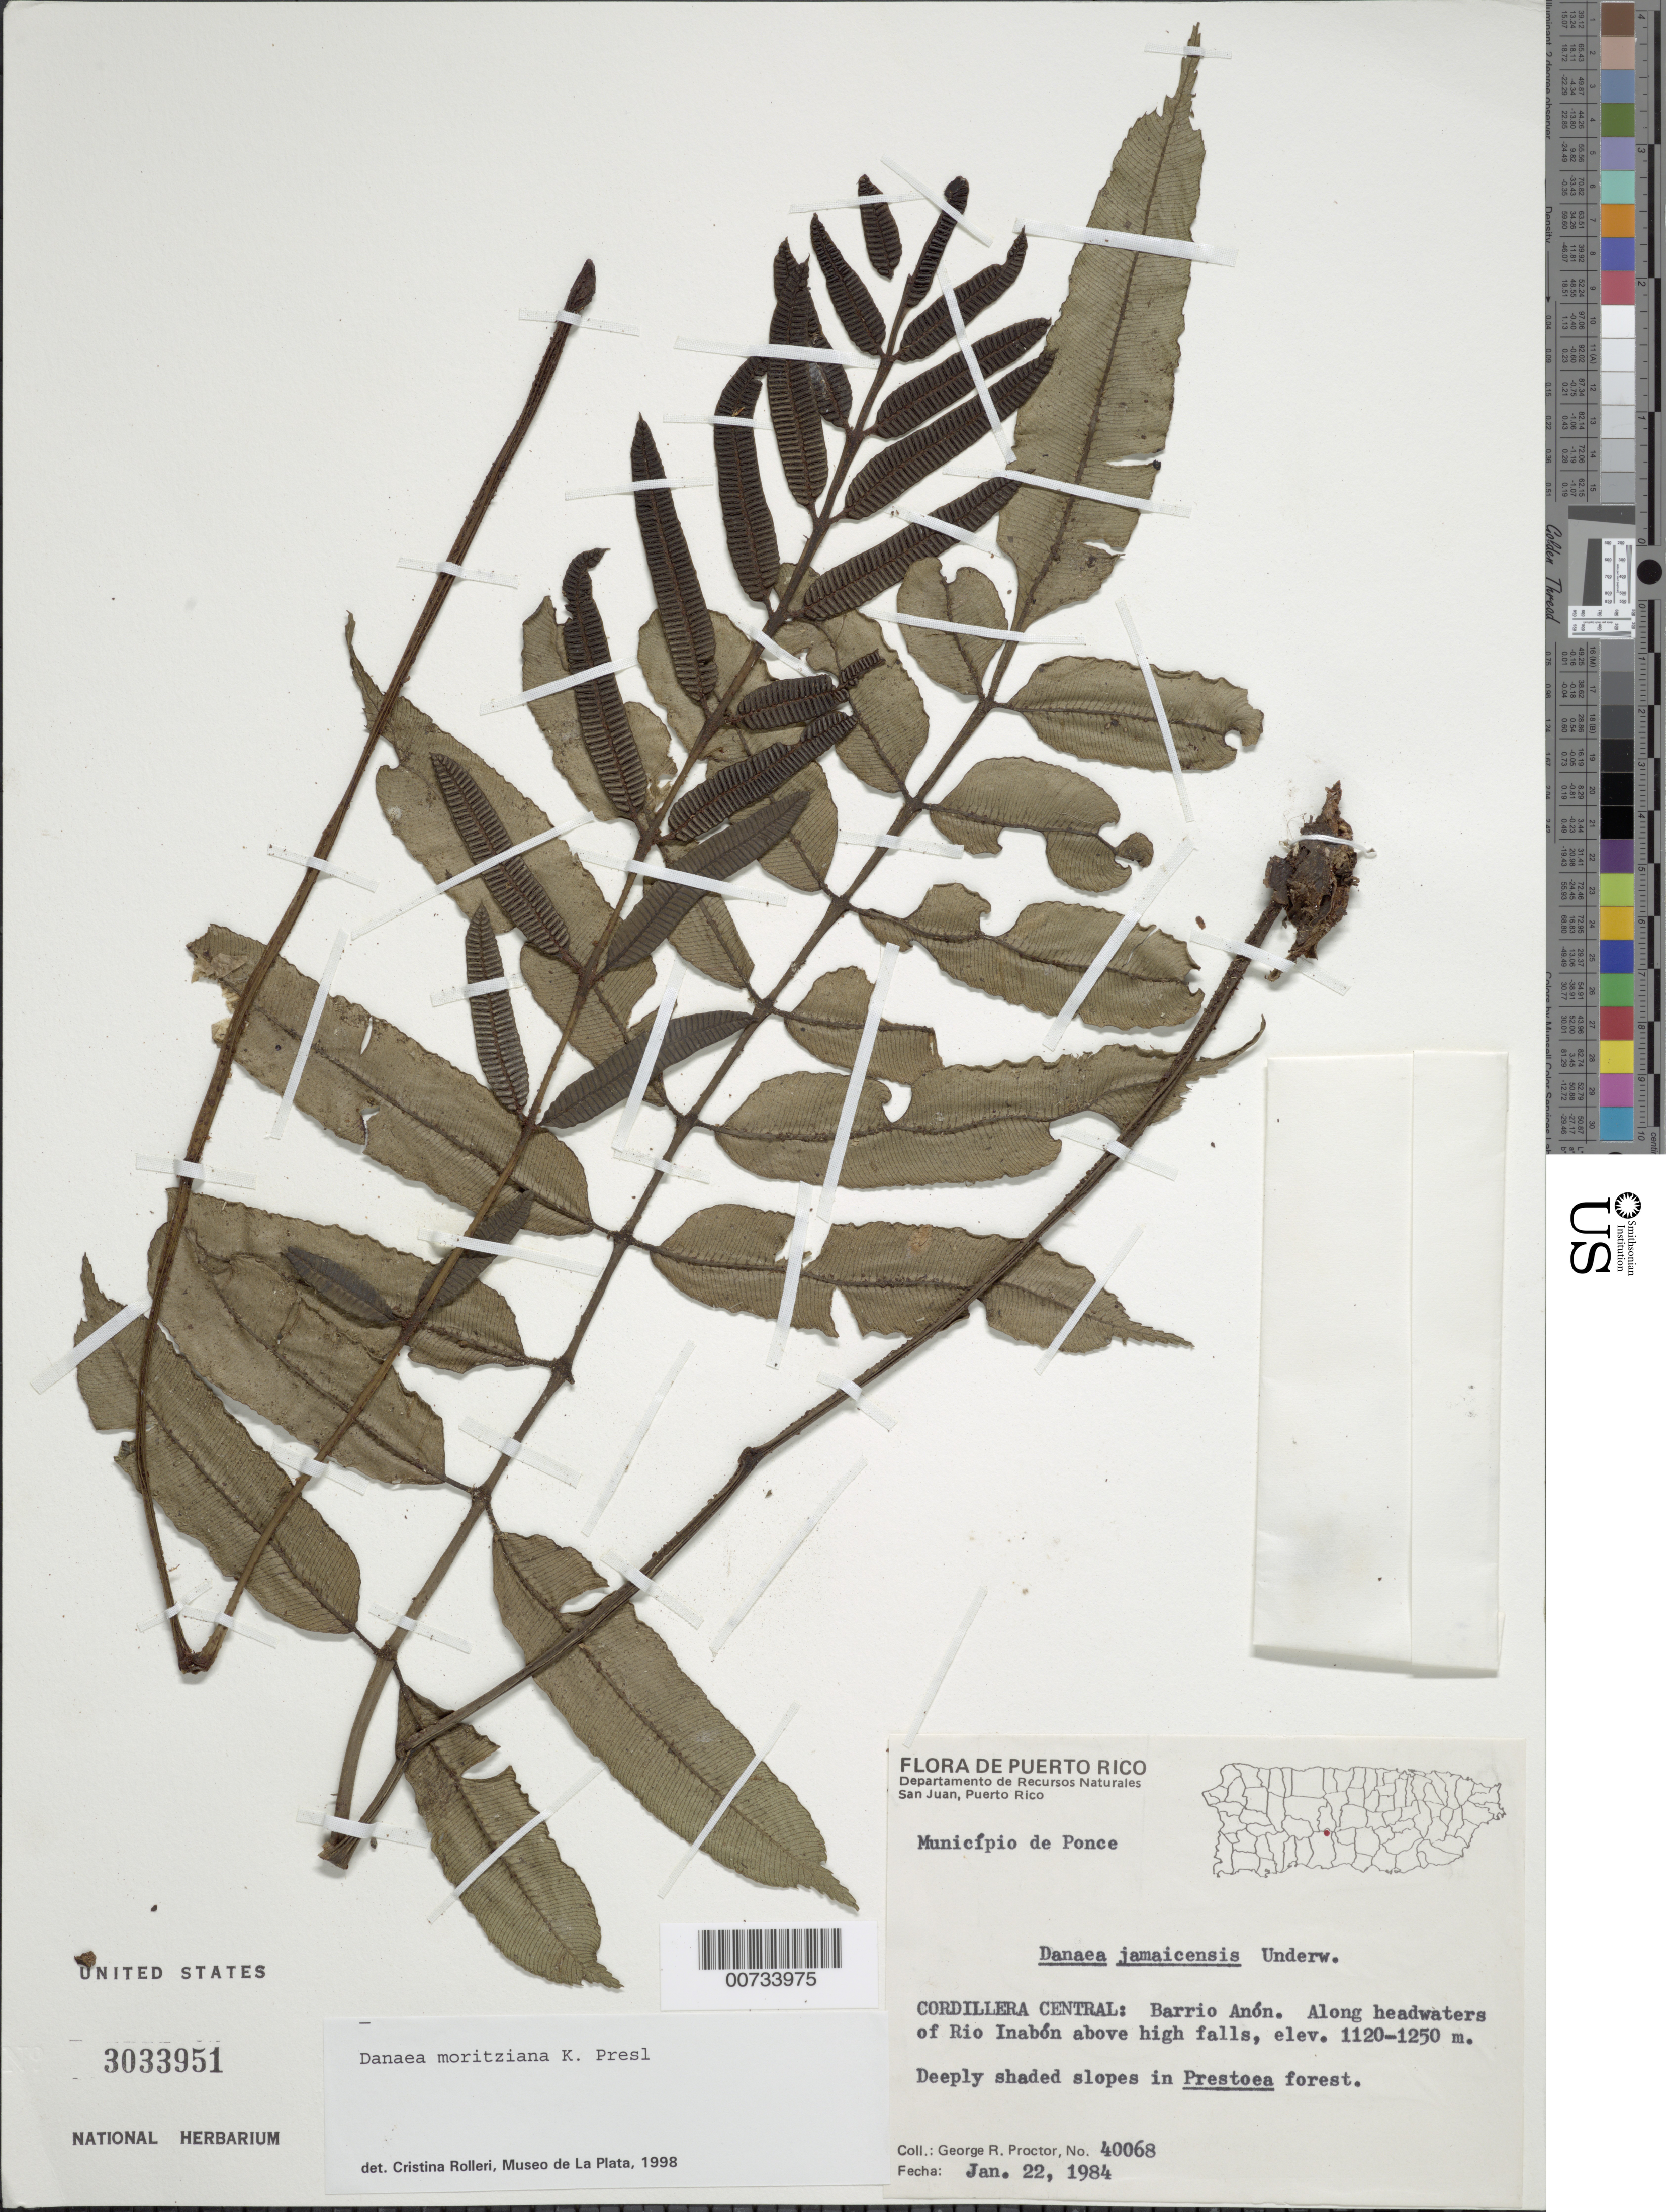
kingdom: Plantae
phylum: Tracheophyta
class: Polypodiopsida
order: Marattiales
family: Marattiaceae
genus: Danaea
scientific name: Danaea moritziana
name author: C. Presl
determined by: Rolleri, Cristina H.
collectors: G. R. Proctor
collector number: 40068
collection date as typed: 22 Jan 1984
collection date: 1984-01-22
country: Puerto Rico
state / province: Ponce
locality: Cordillera Central: Barrio Anon, along headwaters of Rio Inabon, above high falls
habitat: Deeply shaded slopes in Prestoea forest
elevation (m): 1120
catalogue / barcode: US 3033951